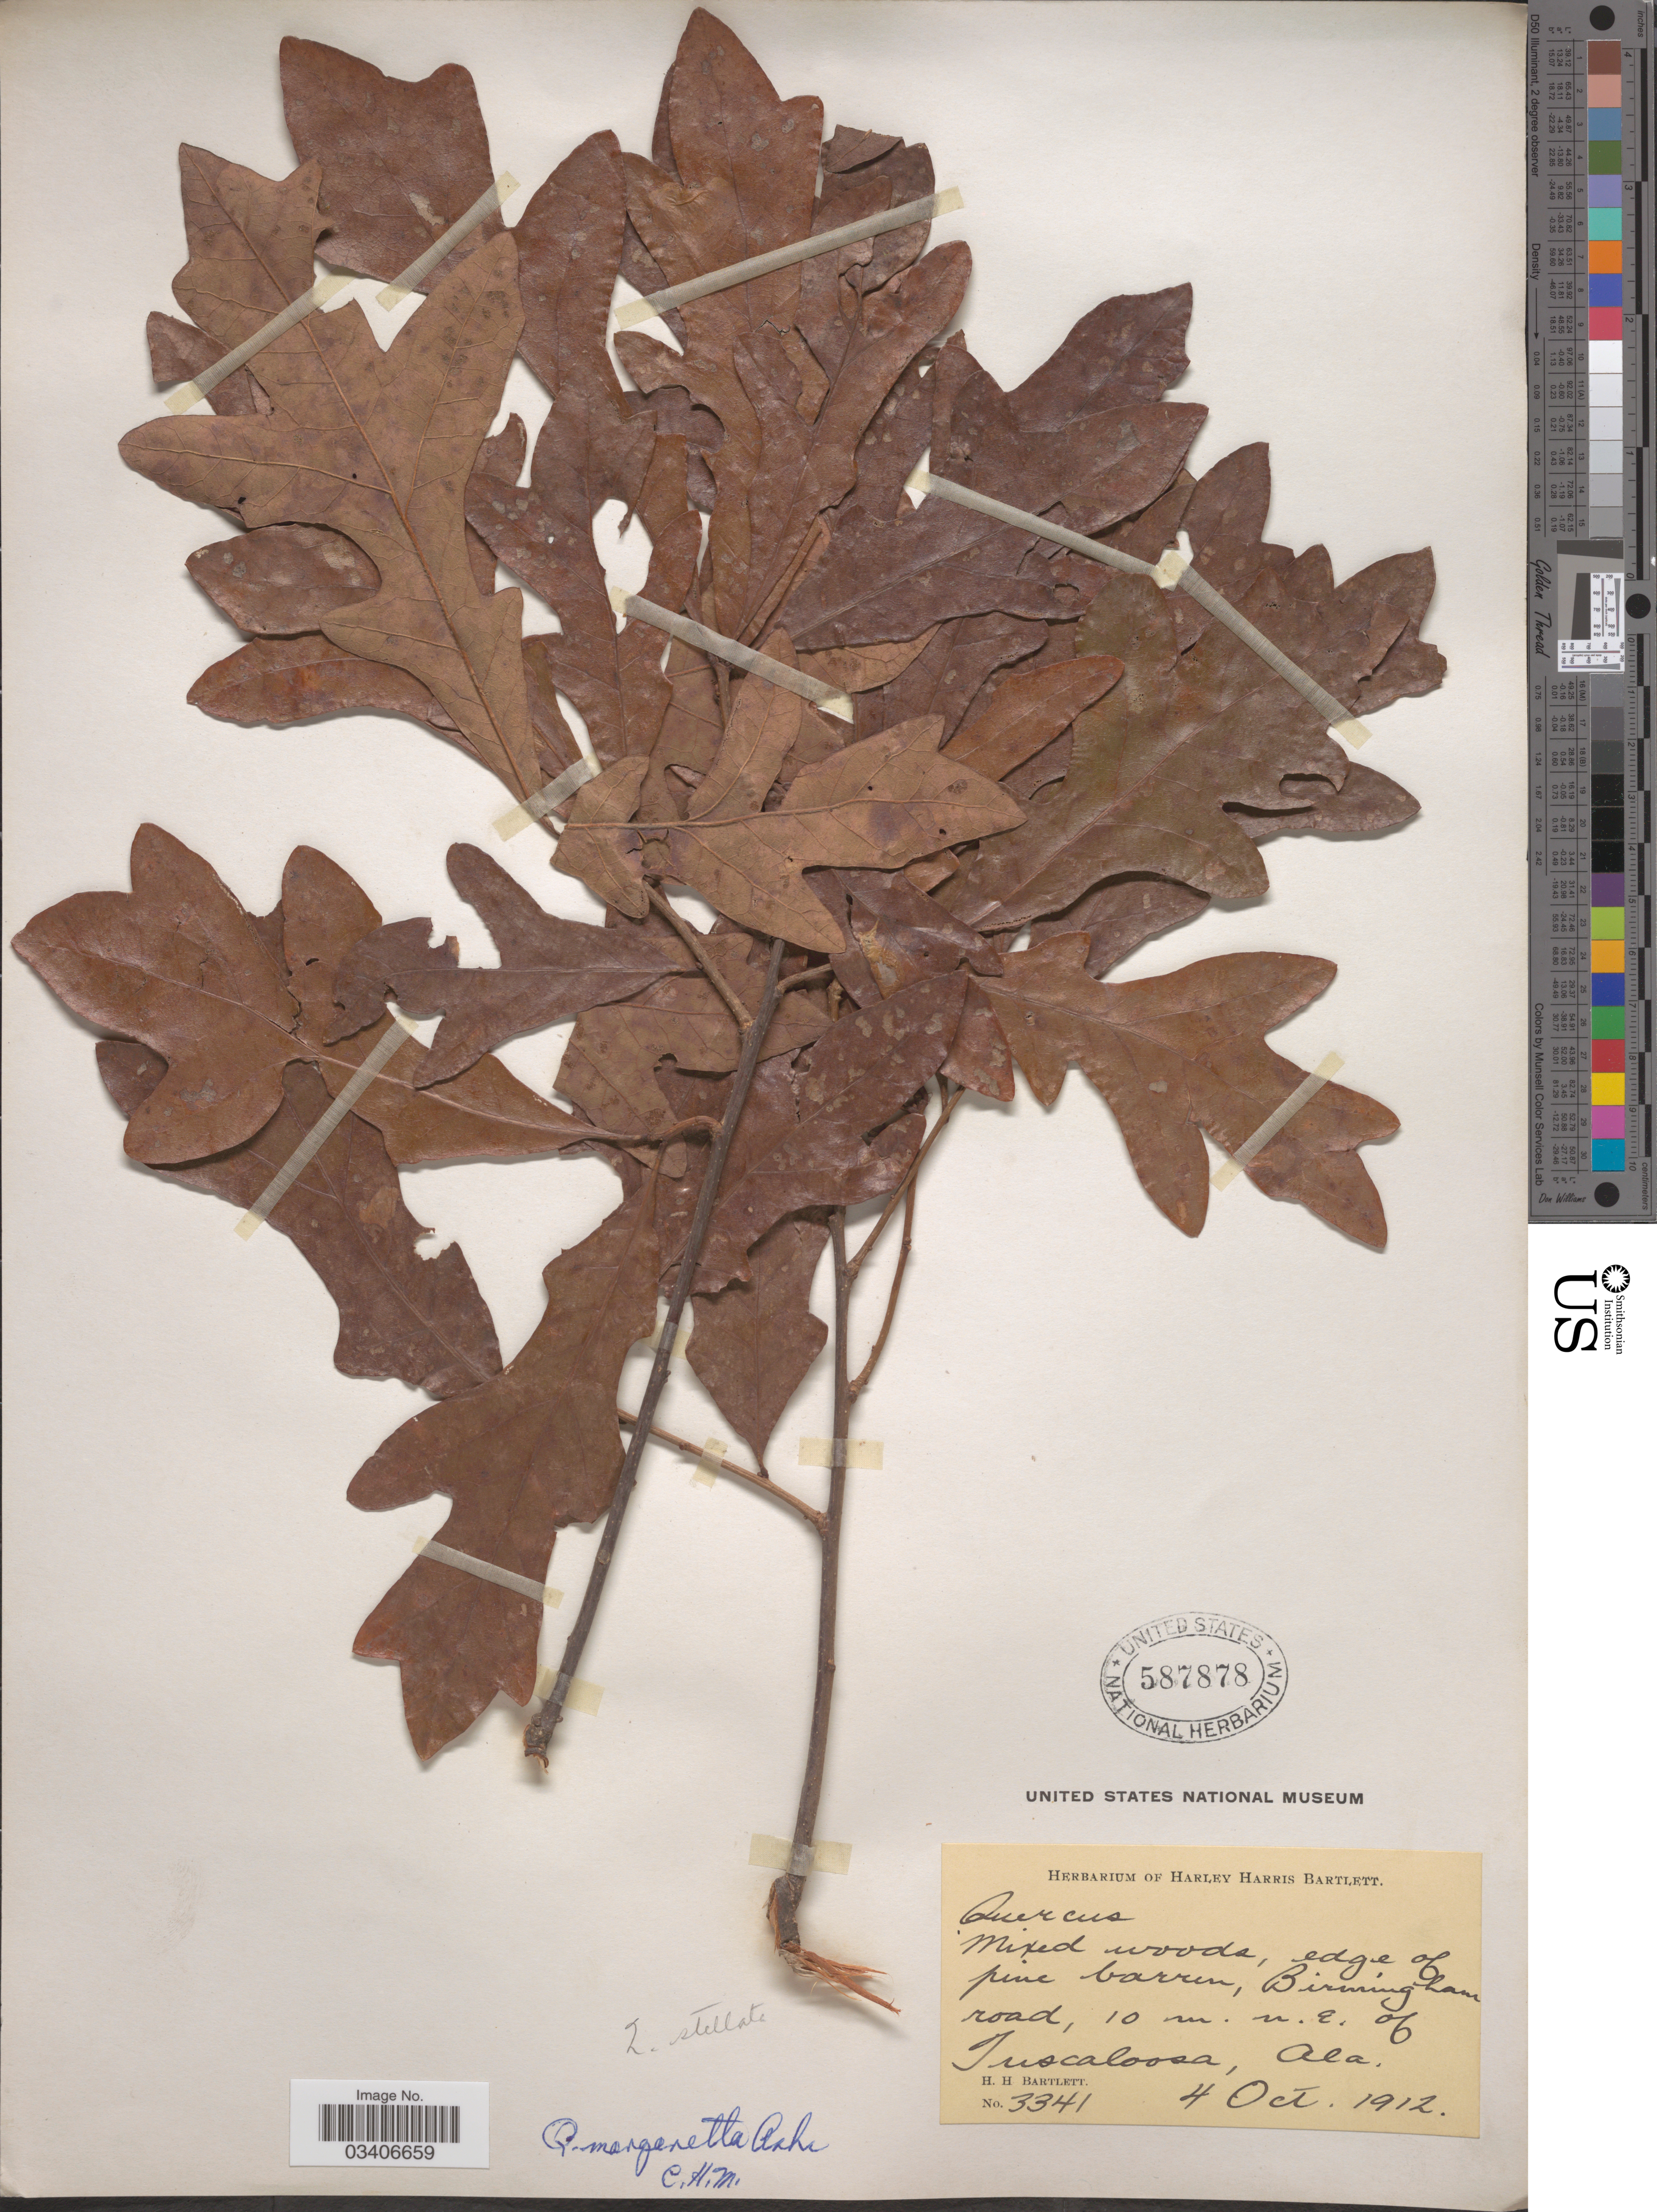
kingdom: Plantae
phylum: Tracheophyta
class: Magnoliopsida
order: Fagales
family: Fagaceae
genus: Quercus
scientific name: Quercus margarettae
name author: Ashe ex Small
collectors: H. H. Bartlett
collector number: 3341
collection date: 1912-10-04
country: United States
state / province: Alabama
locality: Edge of pine barren, Birmingham road, 10 m. N.E. of Tuscaloosa.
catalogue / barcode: US 587878